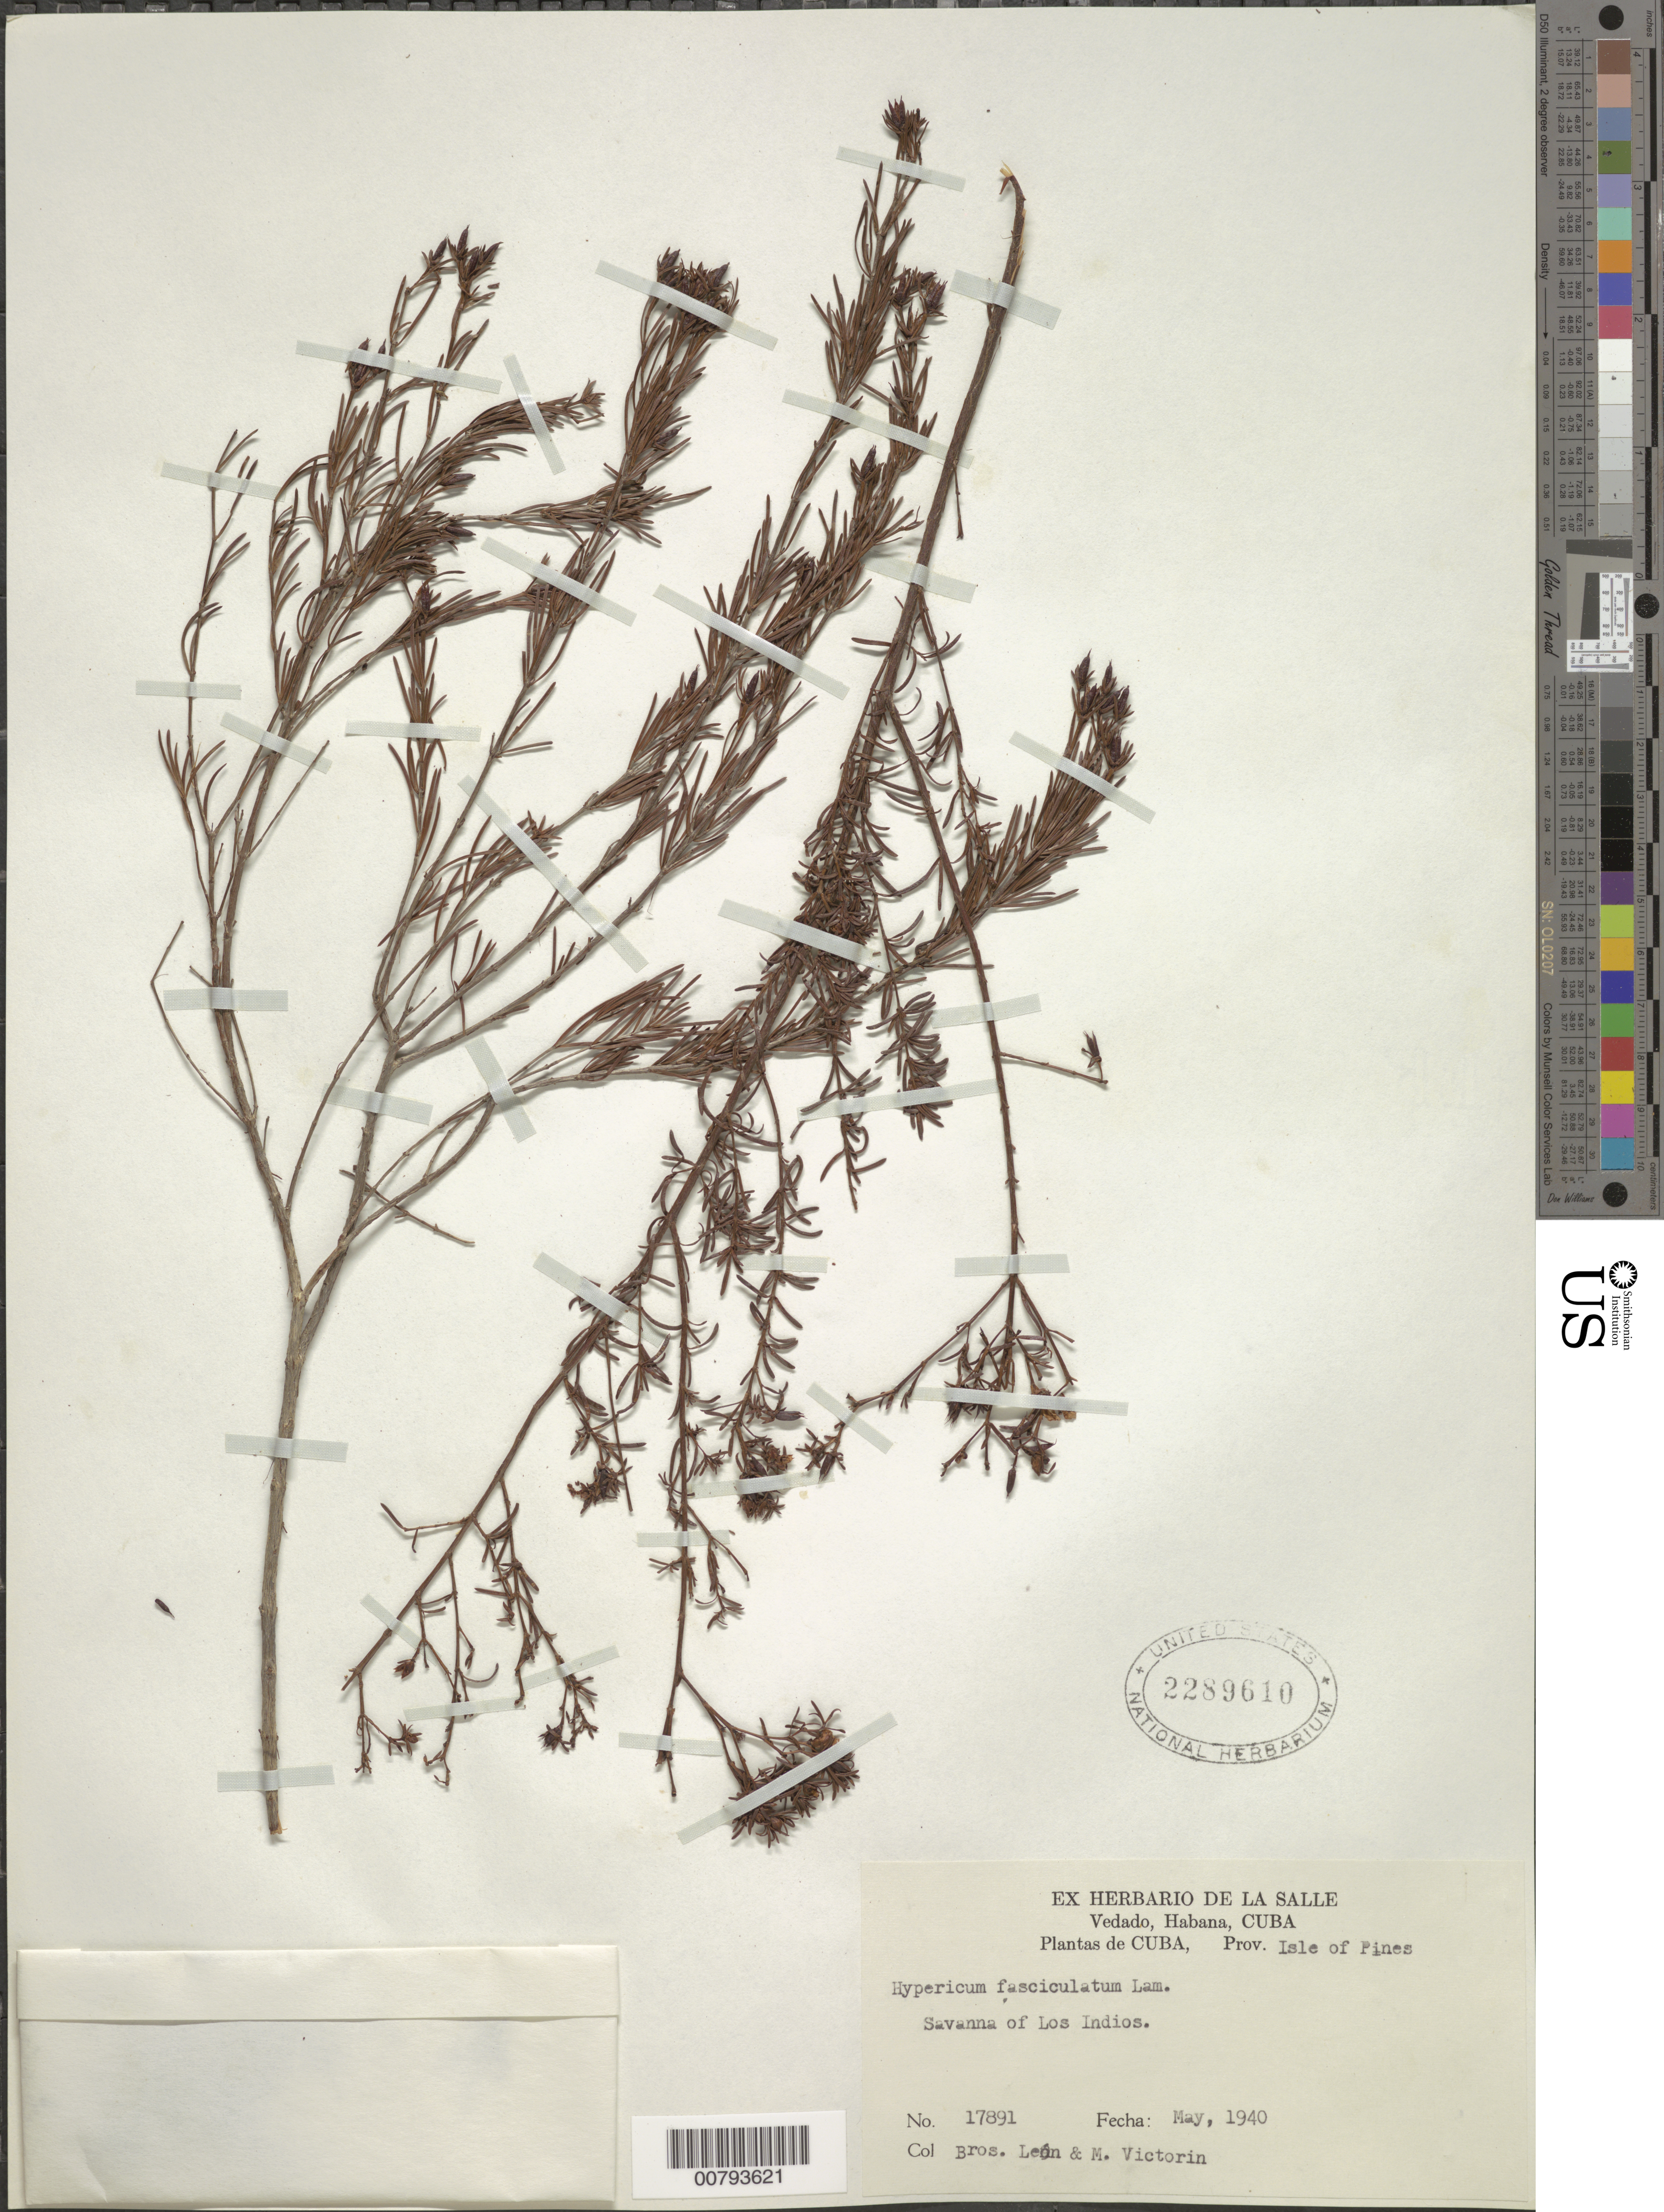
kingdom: Plantae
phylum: Tracheophyta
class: Magnoliopsida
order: Malpighiales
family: Hypericaceae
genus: Hypericum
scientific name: Hypericum fasciculatum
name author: Lam.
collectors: Bro. León & M. Victorin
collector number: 17891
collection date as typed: May 1940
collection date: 1940-05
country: Cuba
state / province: Isla de La Juventud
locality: Vedado, Habana; Los Indios Savanna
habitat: Savanna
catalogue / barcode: US 2289610